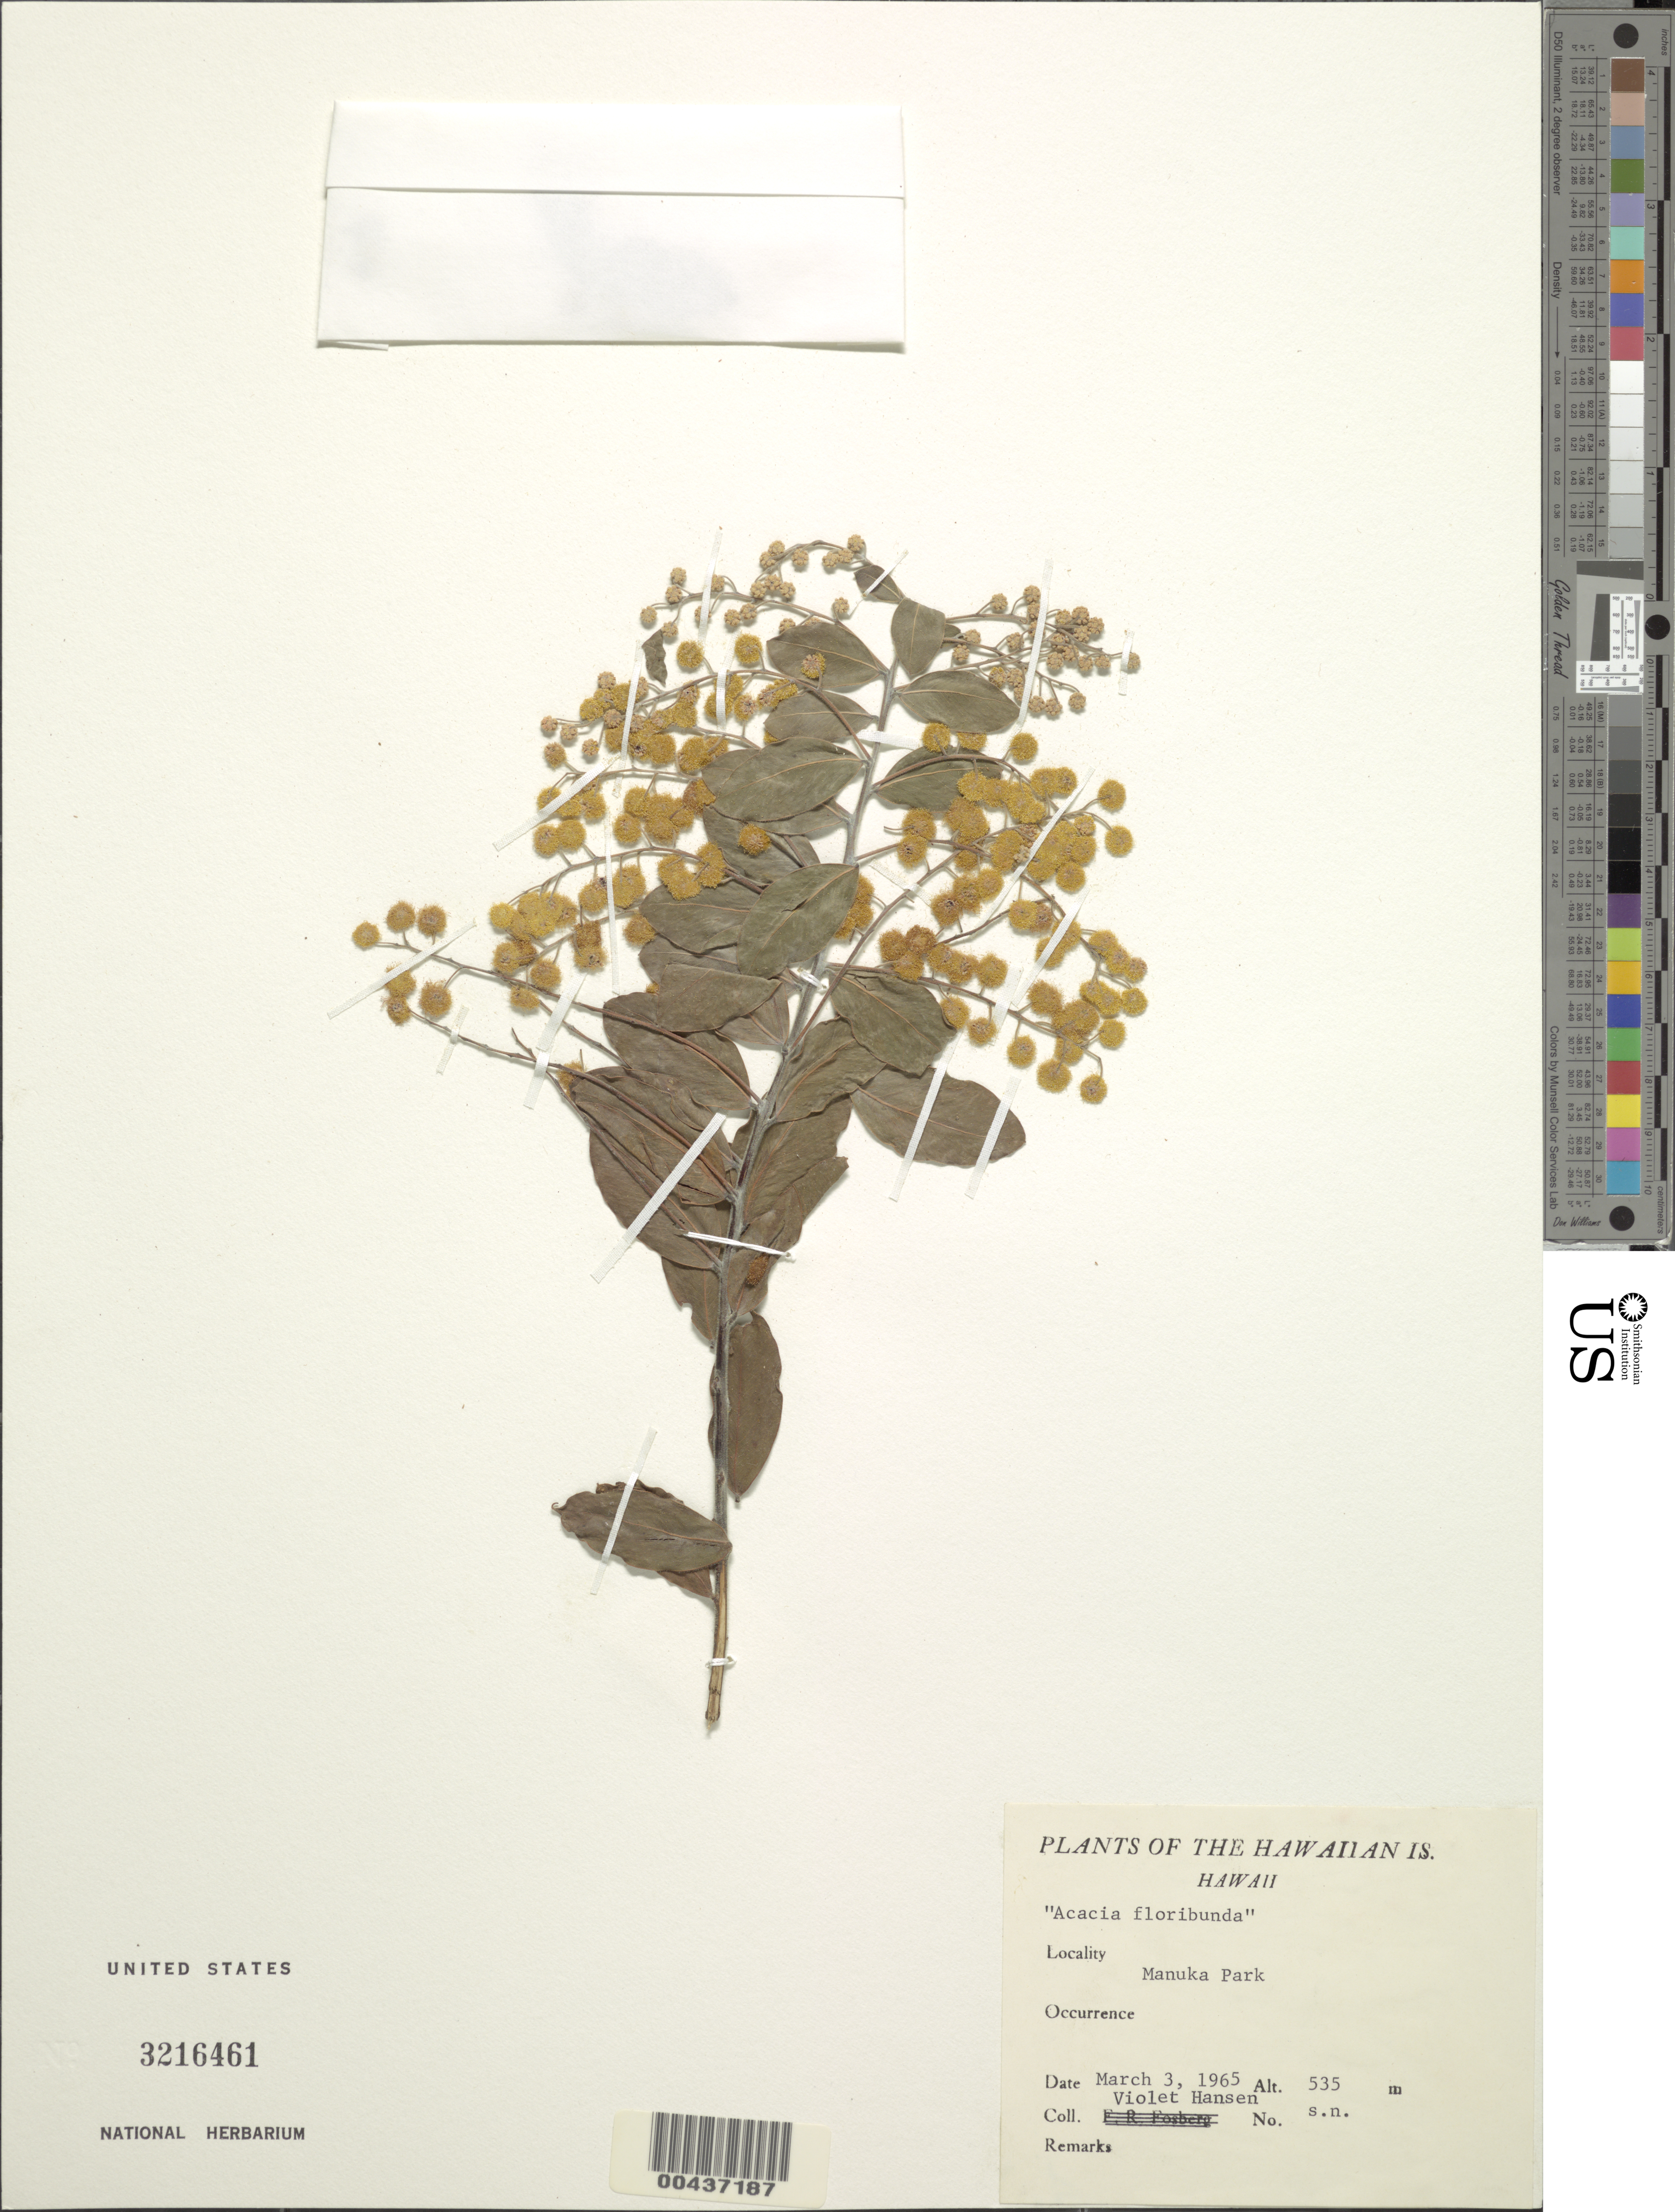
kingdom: Plantae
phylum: Tracheophyta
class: Magnoliopsida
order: Fabales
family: Fabaceae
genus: Acacia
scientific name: Acacia floribunda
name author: Willd.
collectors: V. Hansen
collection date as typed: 3 Mar 1965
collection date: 1965-03-03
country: United States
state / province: Hawaii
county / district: Hawaii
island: Hawaii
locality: Manuka Park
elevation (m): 535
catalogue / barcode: US 3216461